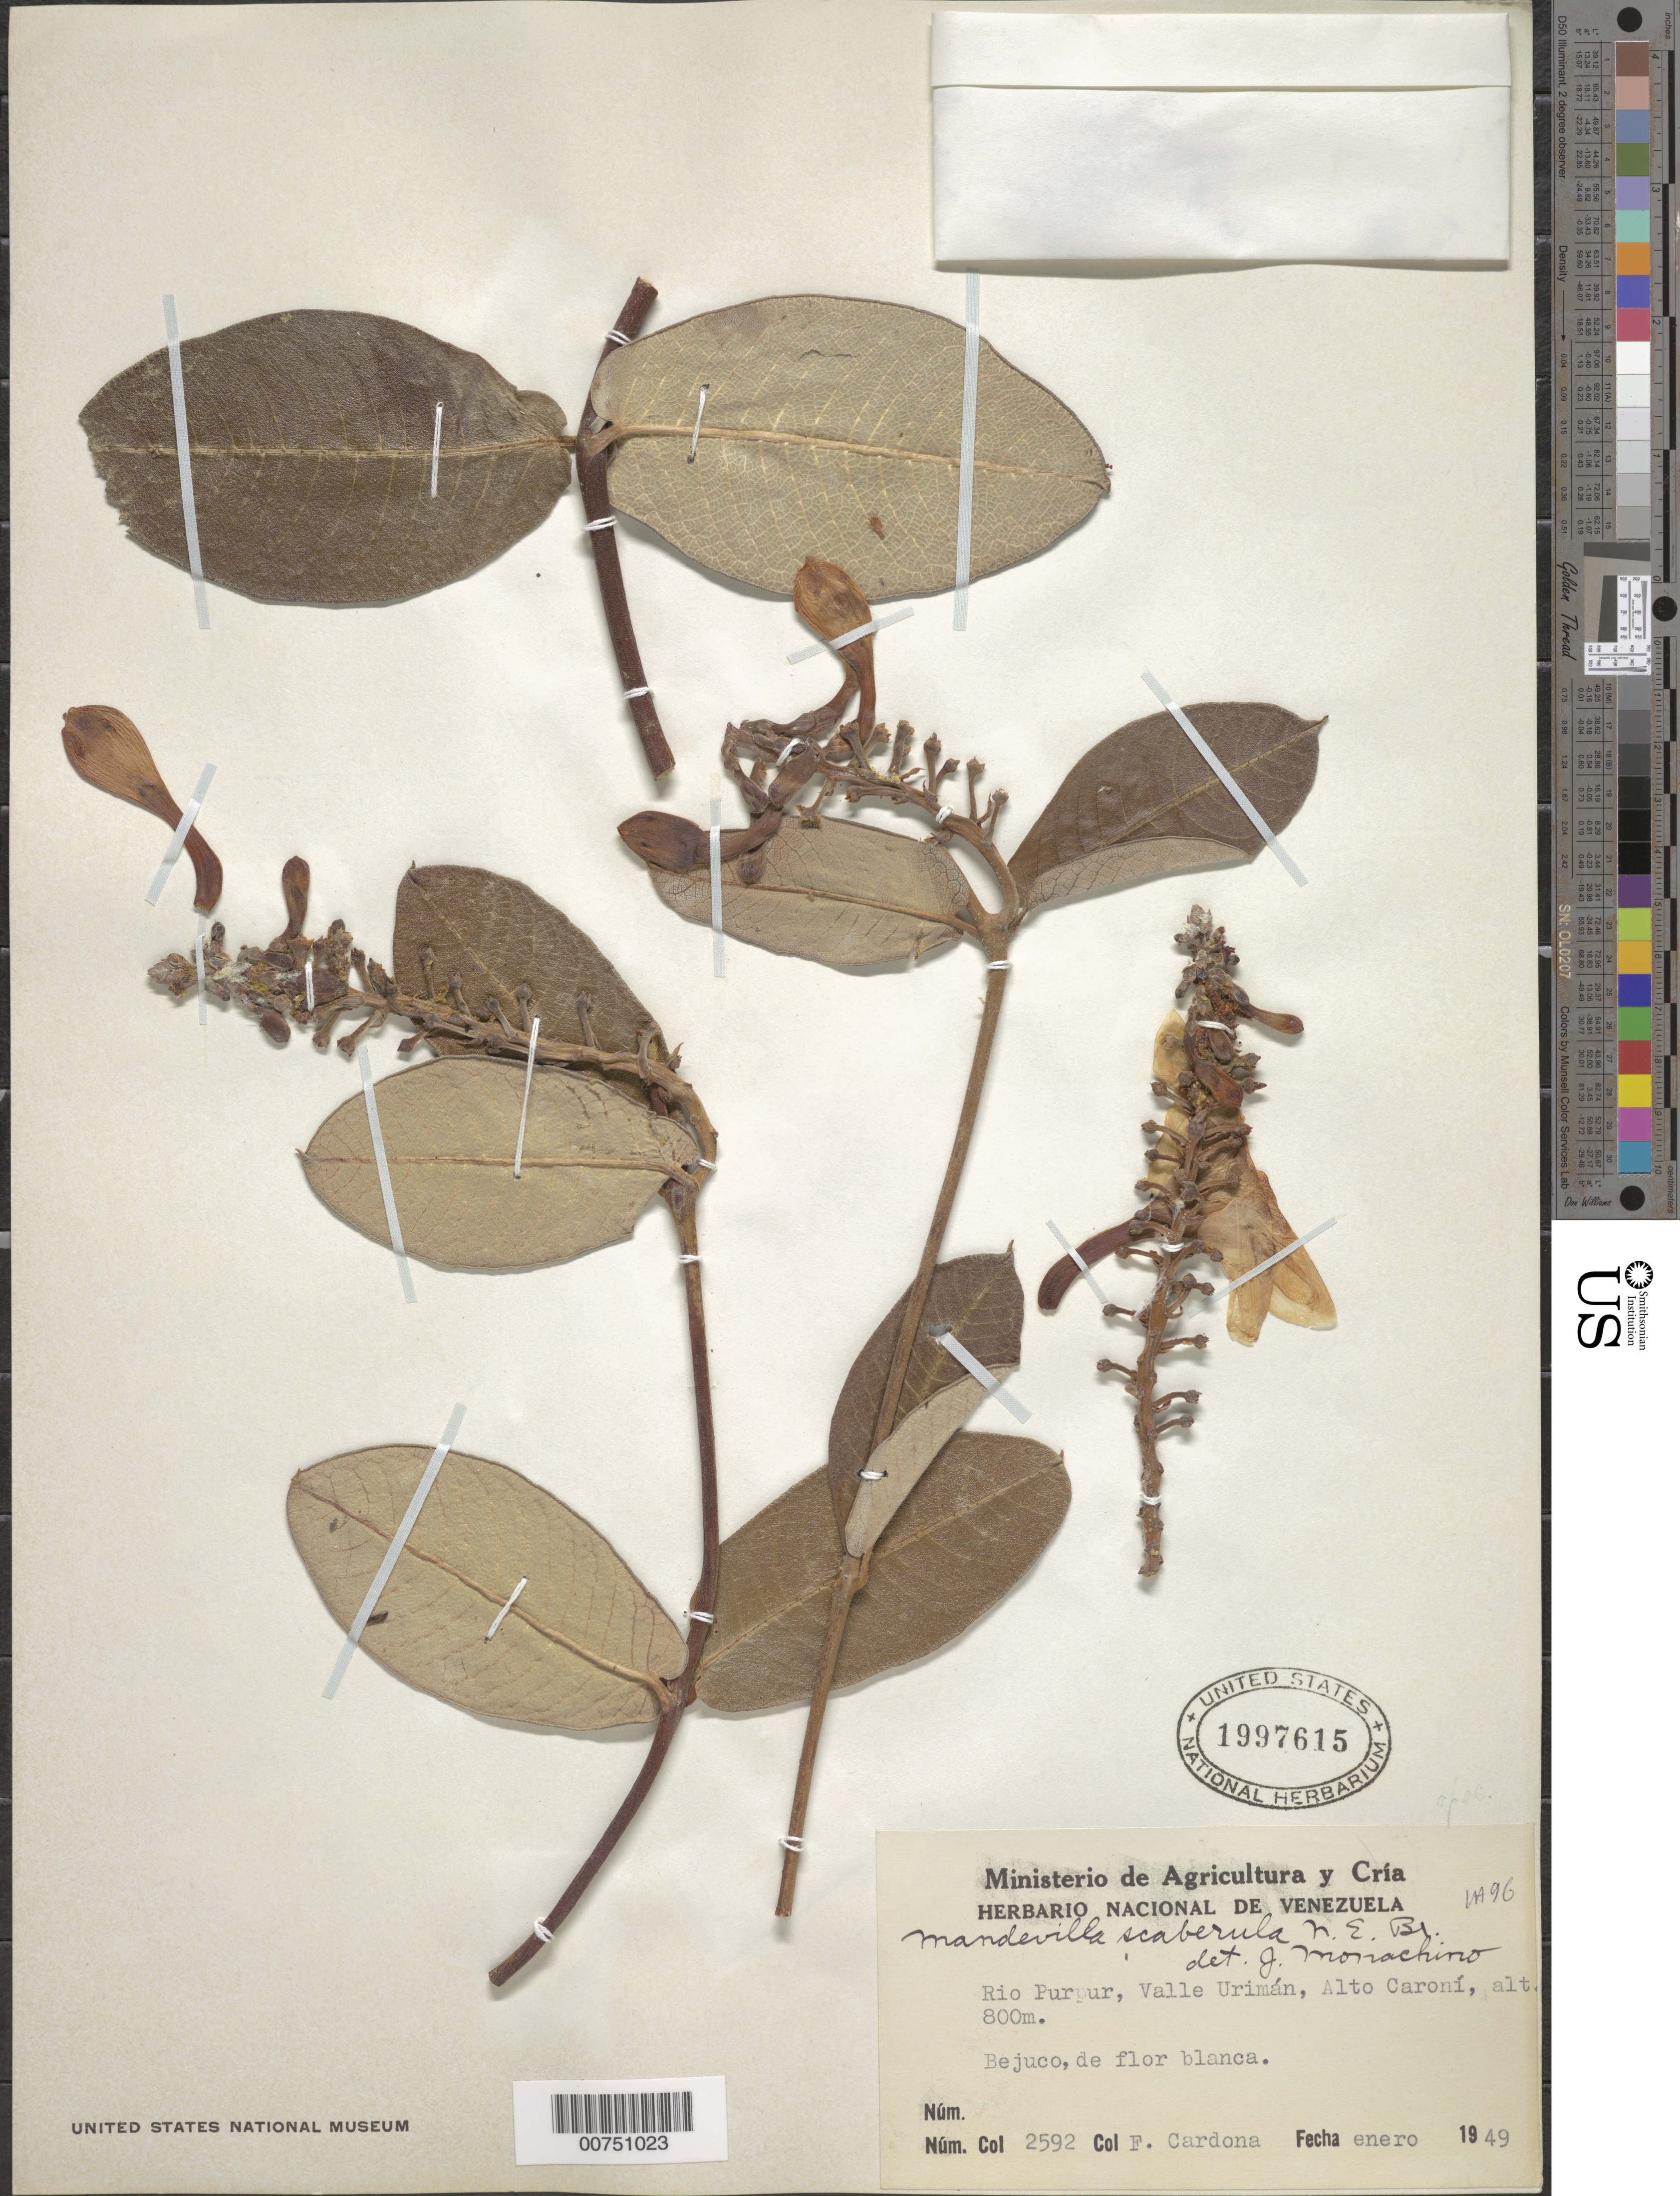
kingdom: Plantae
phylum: Tracheophyta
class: Magnoliopsida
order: Gentianales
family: Apocynaceae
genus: Mandevilla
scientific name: Mandevilla scaberula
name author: N.E. Br.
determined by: Monachino, J. V.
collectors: F. Cardona Puig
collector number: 2592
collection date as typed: Jan-49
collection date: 1949-01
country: Venezuela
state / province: Bolívar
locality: Río Purpur, valle Urimán, Alto Río Caroní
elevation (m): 800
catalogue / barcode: US 1997615